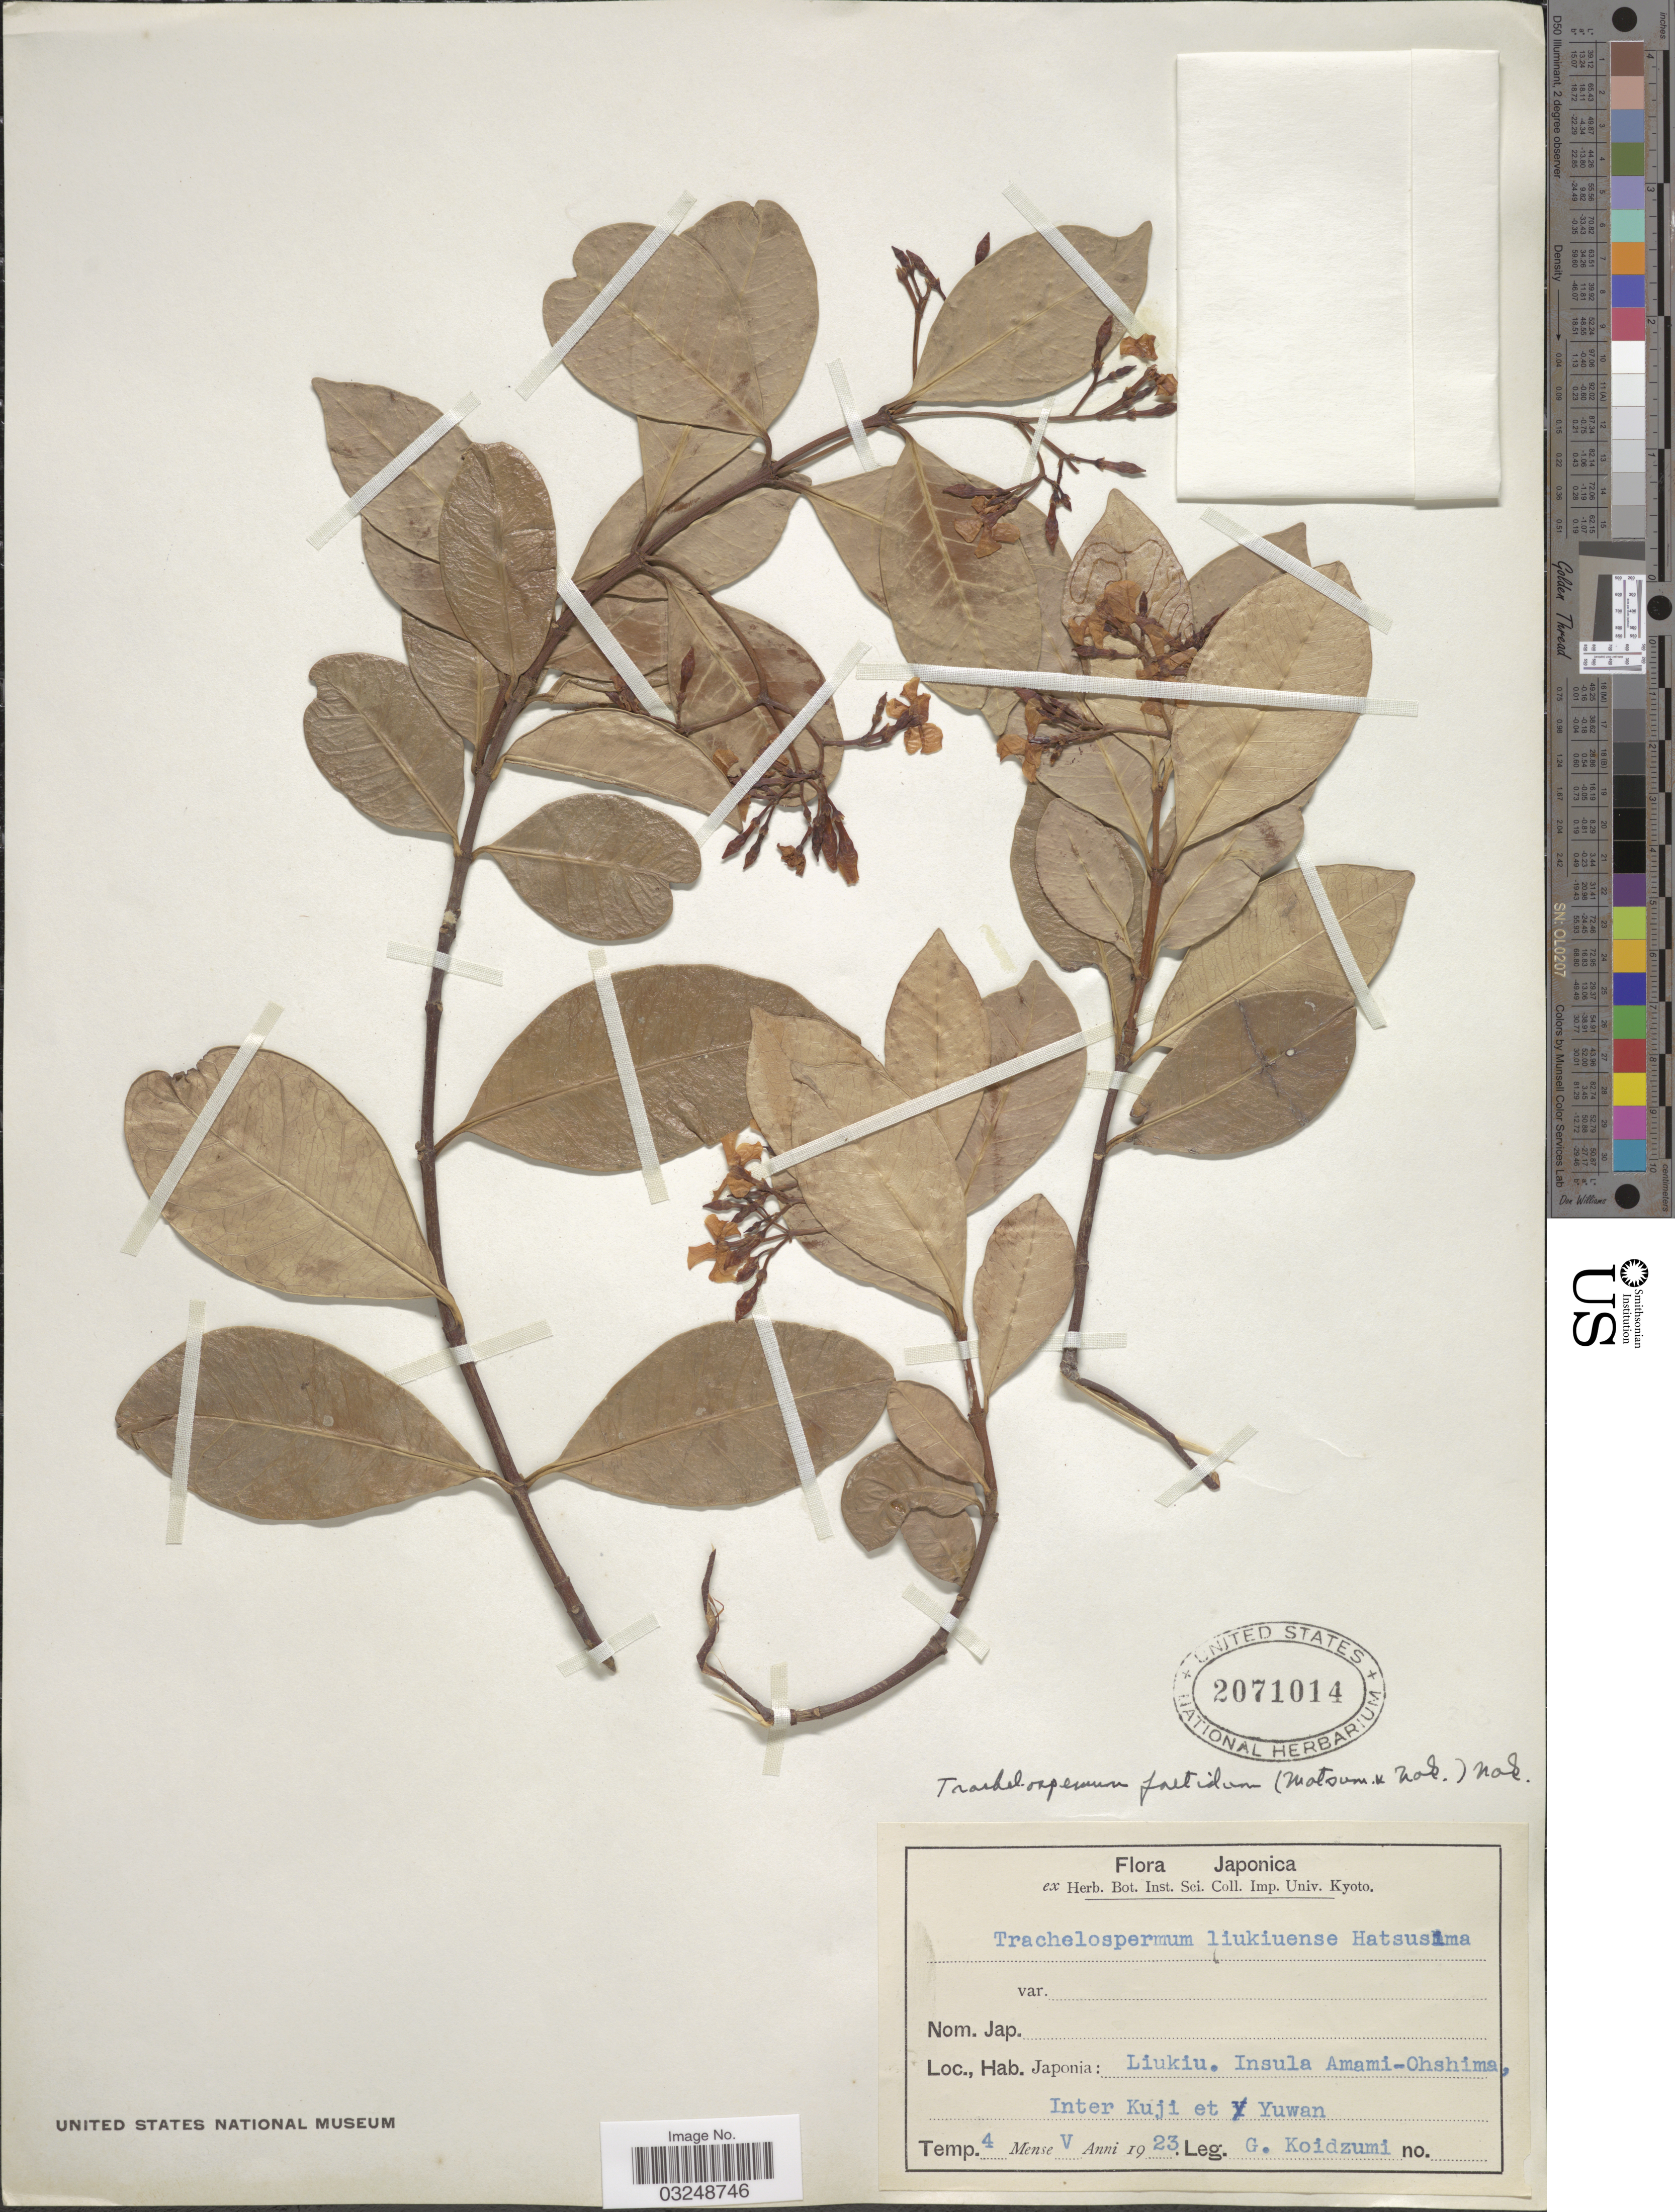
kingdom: Plantae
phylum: Tracheophyta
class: Magnoliopsida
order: Gentianales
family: Apocynaceae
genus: Trachelospermum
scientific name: Trachelospermum foetidum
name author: (Matsum. & Nakai) Nakai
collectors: G. Koidzumi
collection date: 1923-05-04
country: Japan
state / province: Okinawa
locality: Liukiu. Insula Amami-Ohshima, Inter Kuji et Yuwan.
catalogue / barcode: US 2071014